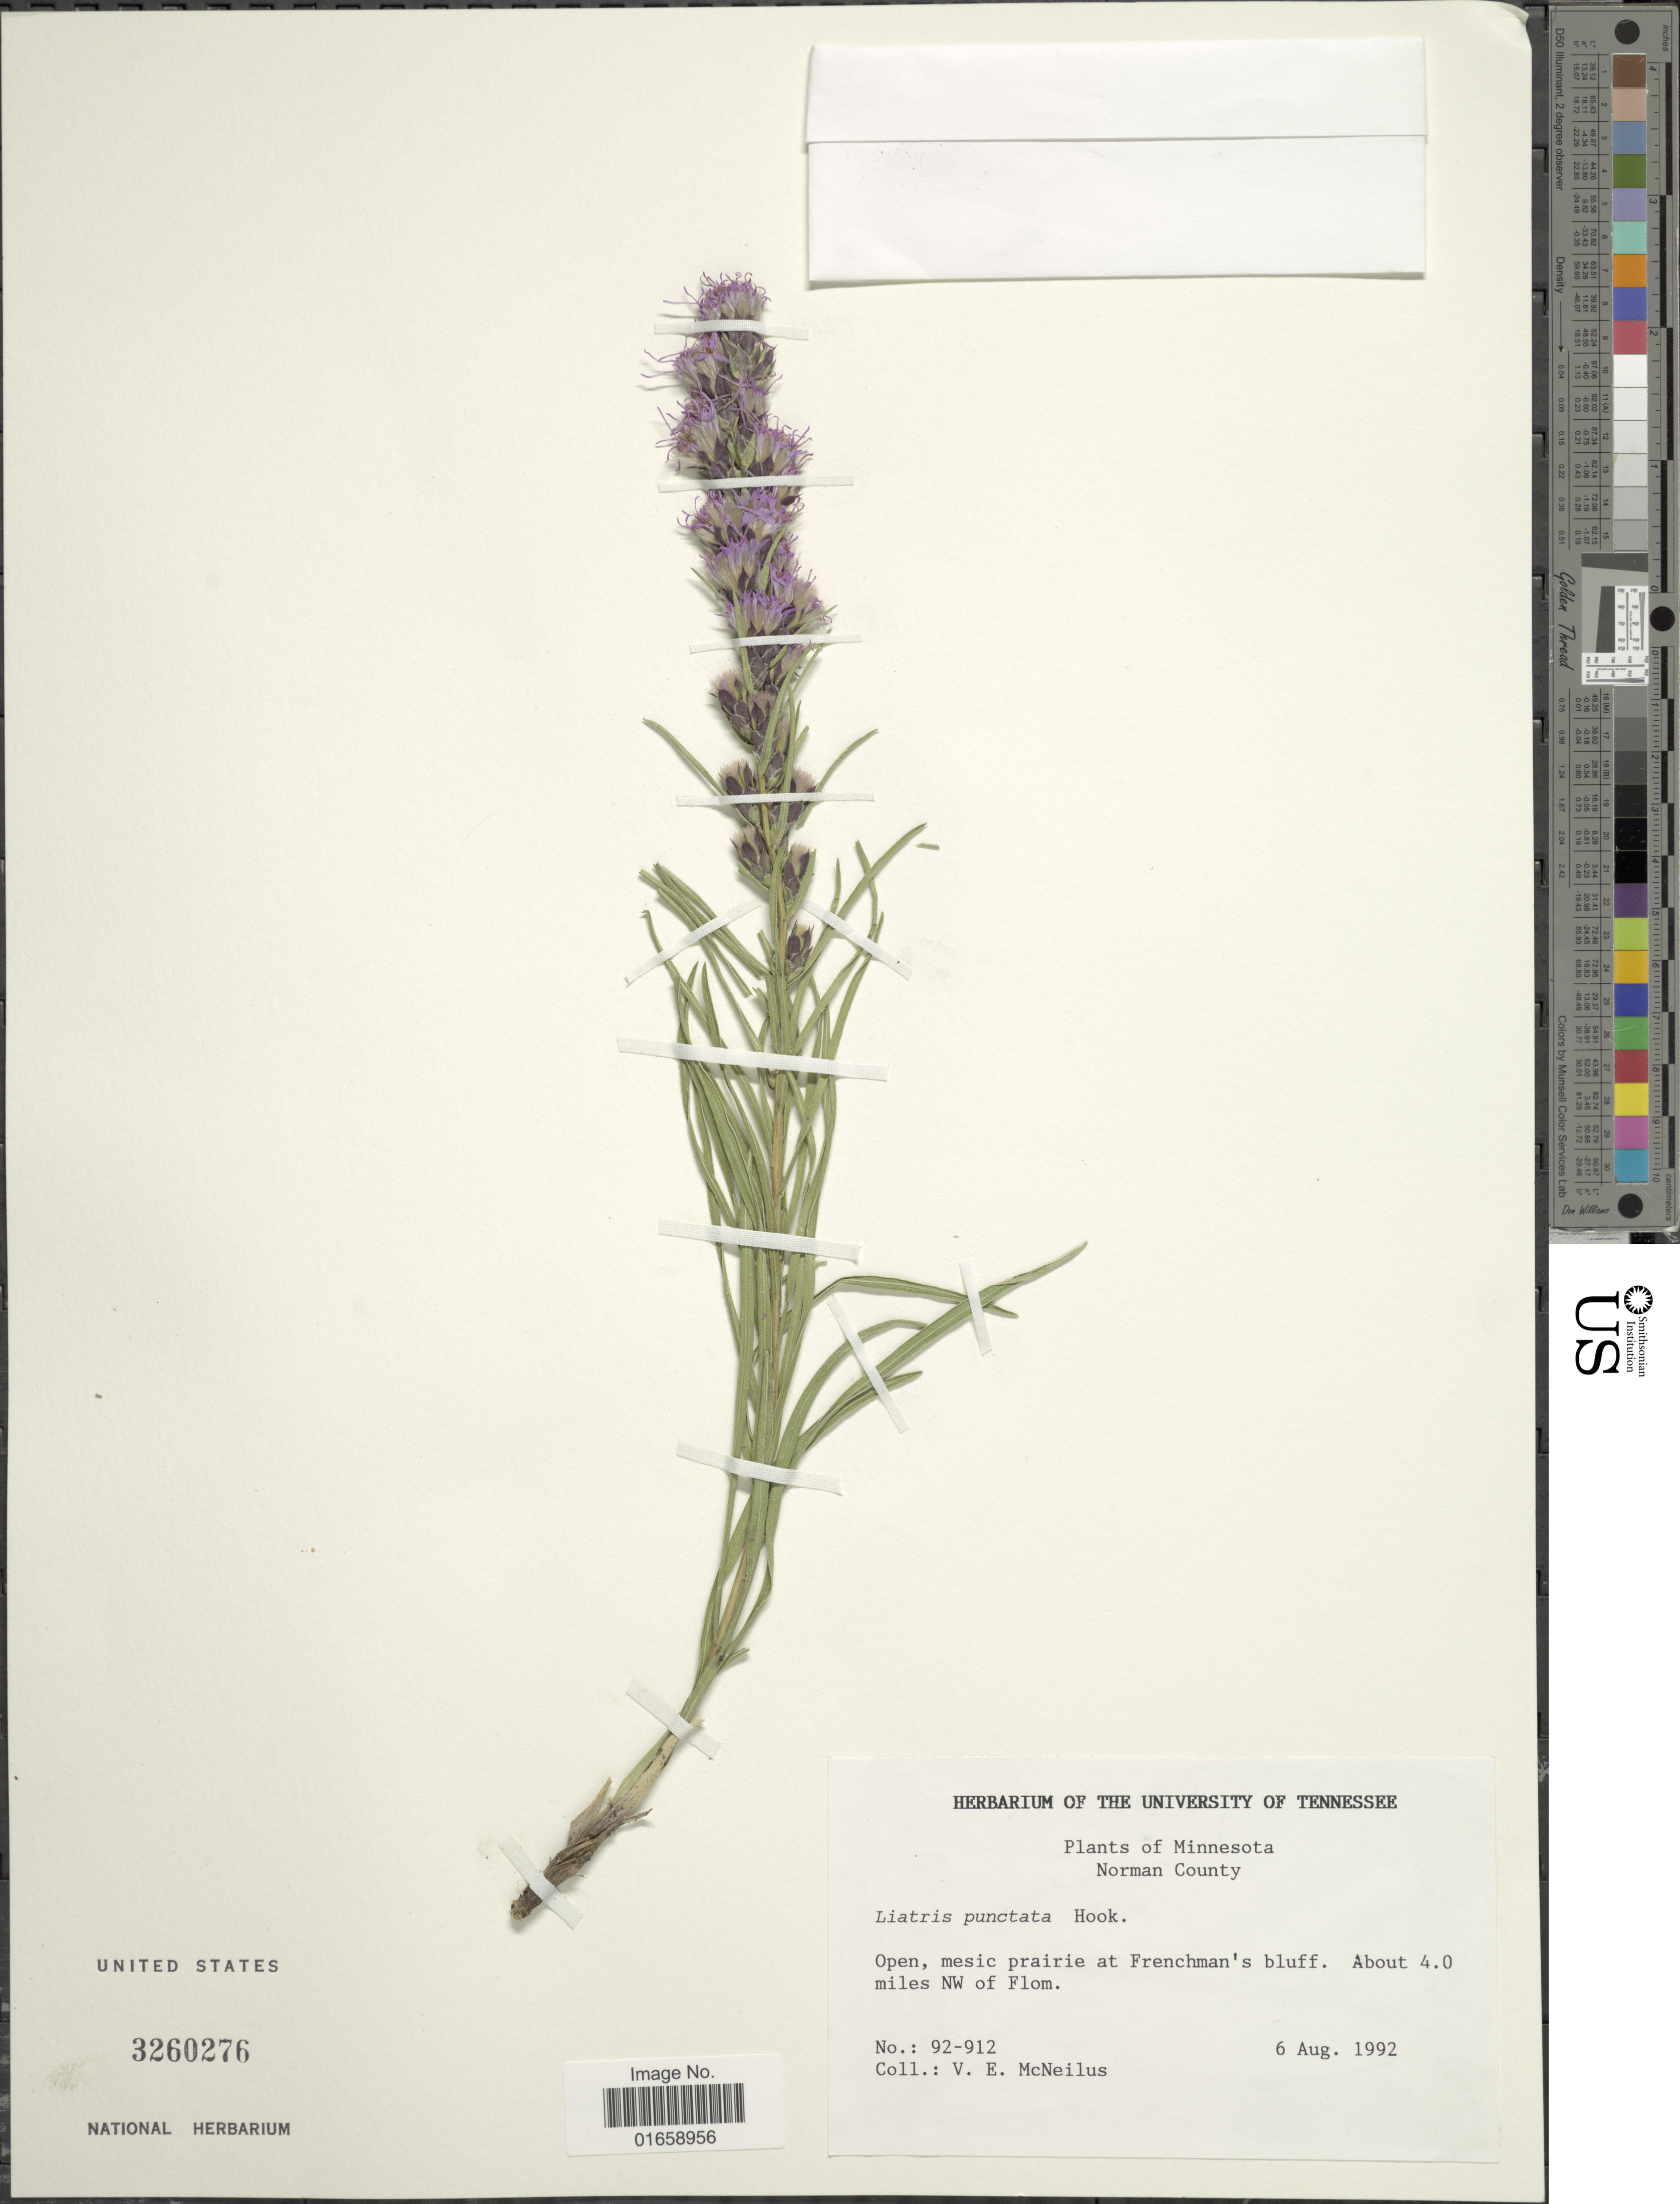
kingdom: Plantae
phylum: Tracheophyta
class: Magnoliopsida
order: Asterales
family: Asteraceae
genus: Liatris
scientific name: Liatris punctata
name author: Hook.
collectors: V. Mcneilus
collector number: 92-912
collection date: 1992-08-06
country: United States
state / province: Minnesota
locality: Norman County, mesic prairie at Frenchman's bluff, ABout 4.0 miles NW of Flom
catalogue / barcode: US 3260276